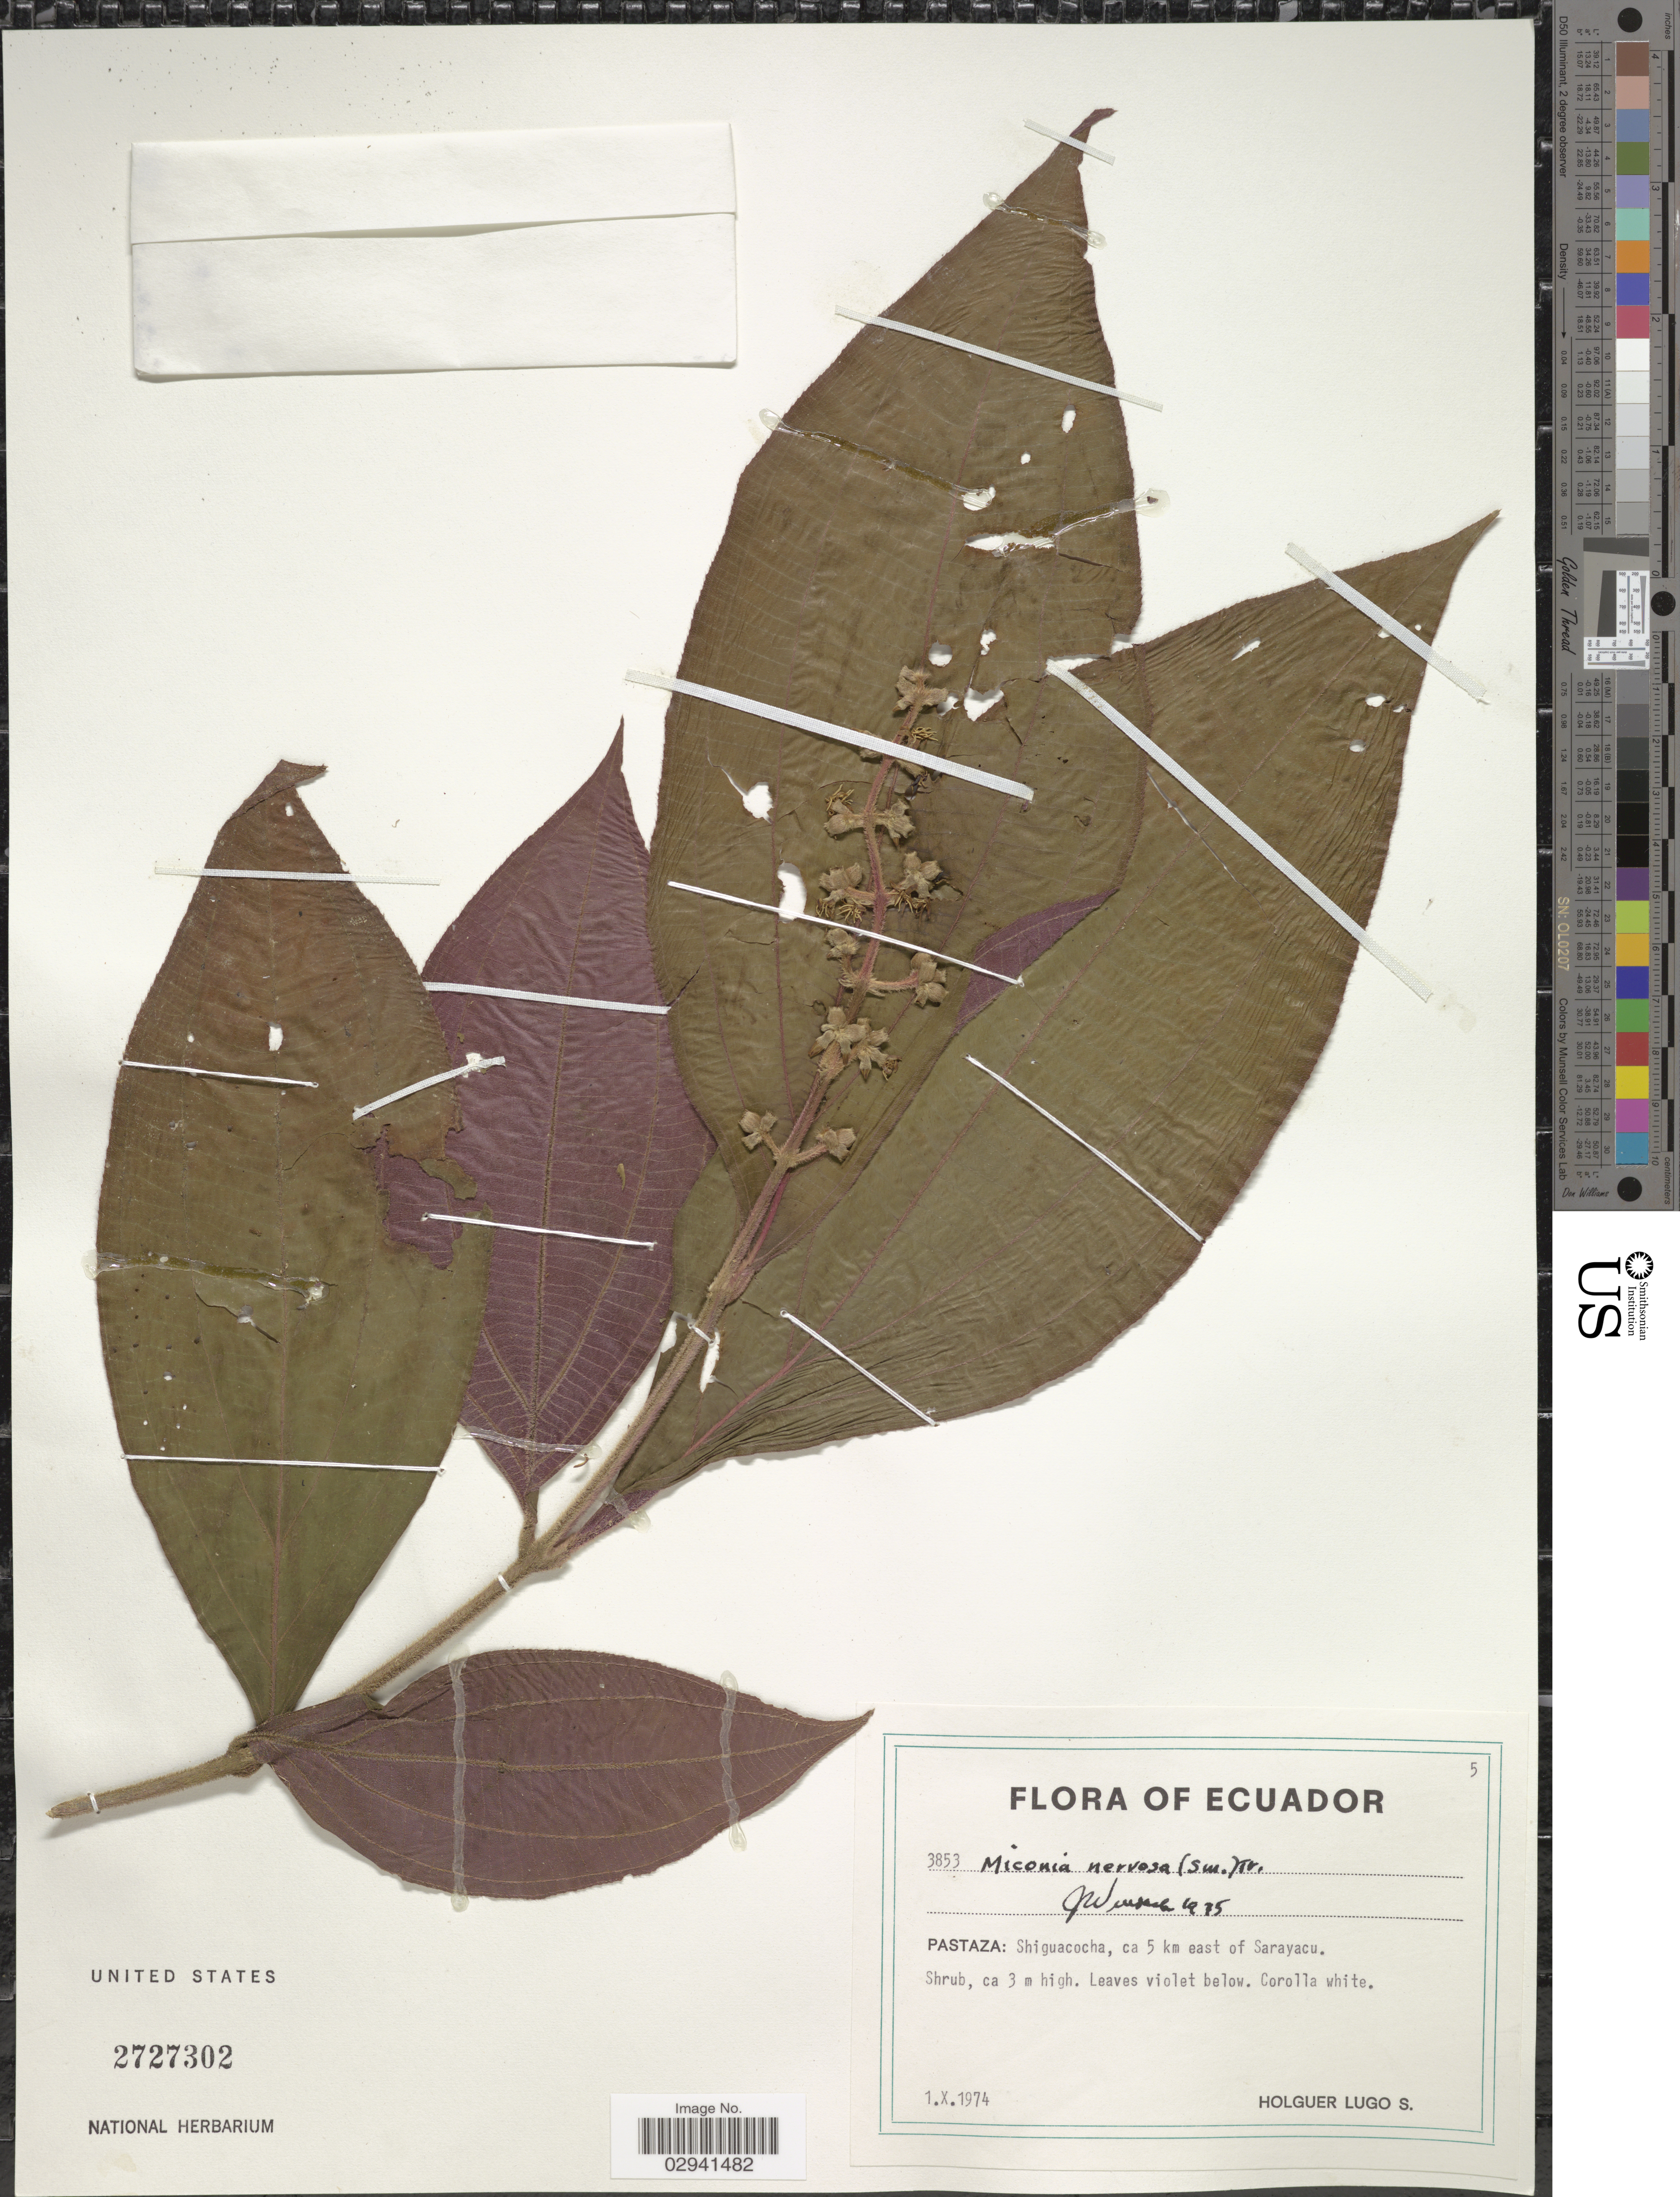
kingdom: Plantae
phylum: Tracheophyta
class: Magnoliopsida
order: Myrtales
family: Melastomataceae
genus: Miconia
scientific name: Miconia nervosa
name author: (Sm.) Triana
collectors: H. Lugo S.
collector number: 3853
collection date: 1974-10-01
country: Ecuador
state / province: Pastaza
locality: Shiguacocha, ca 5 km east of Sarayacu.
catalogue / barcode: US 2727302